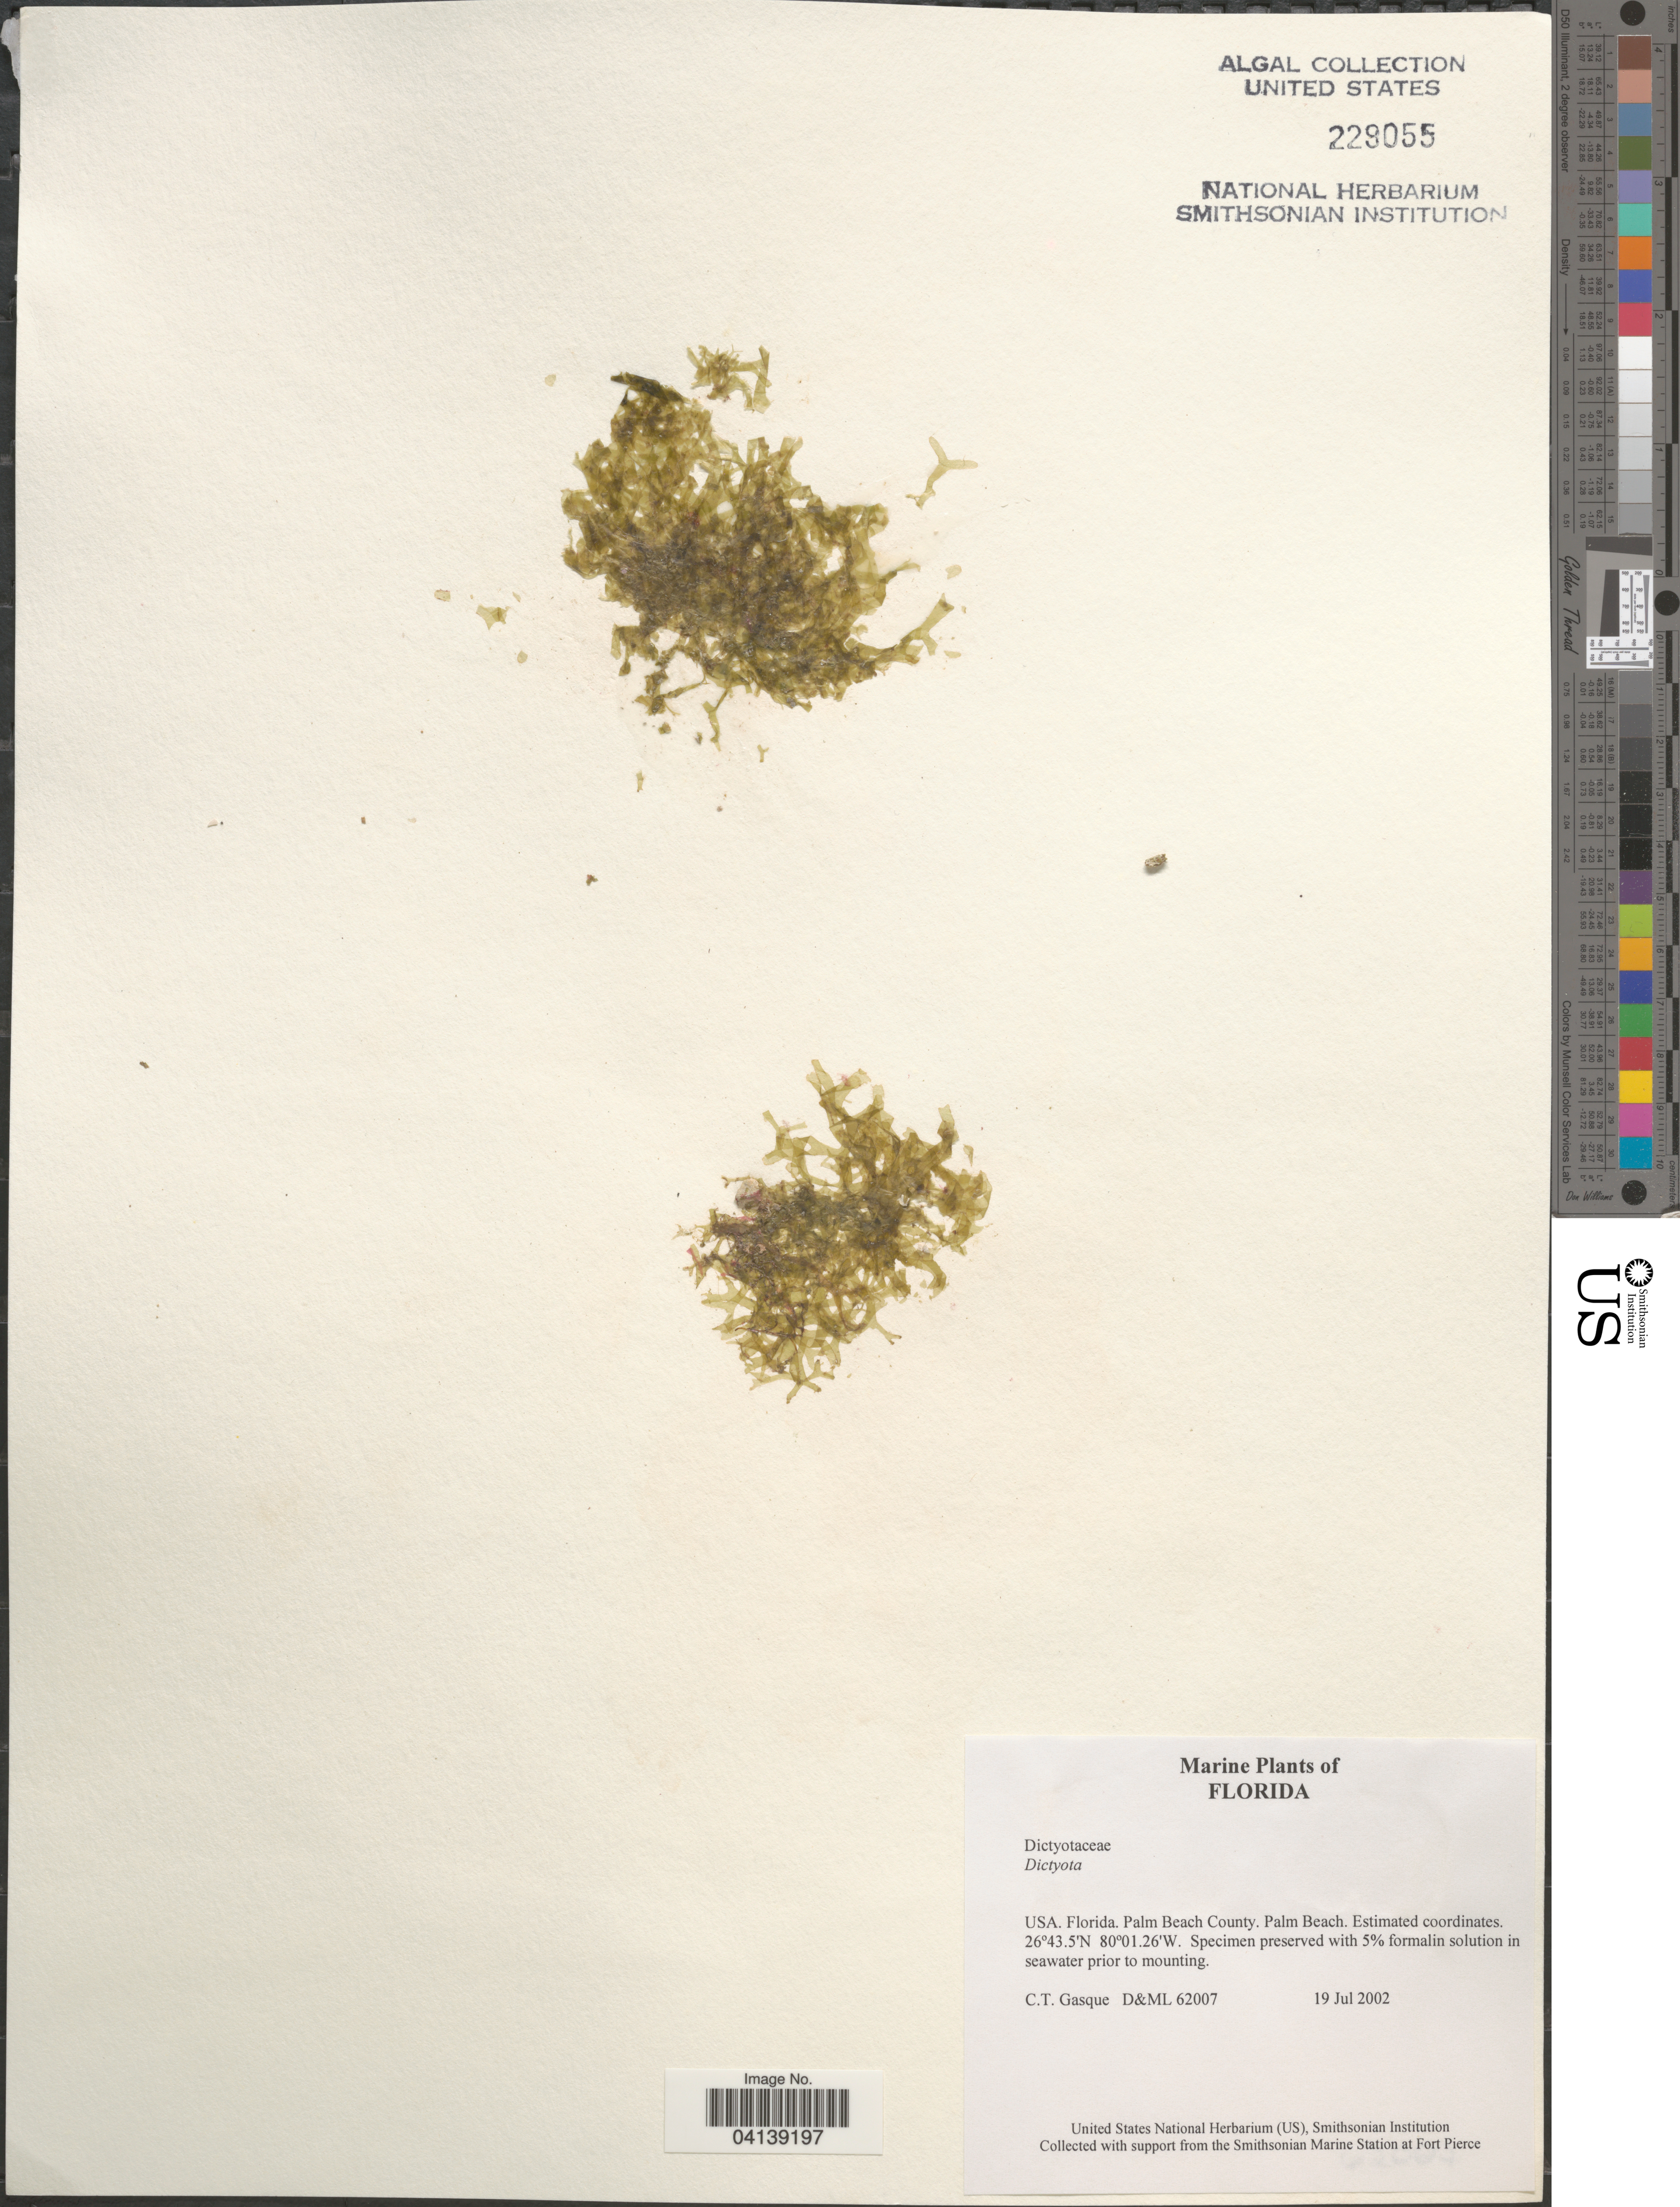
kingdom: Chromista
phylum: Ochrophyta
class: Phaeophyceae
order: Dictyotales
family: Dictyotaceae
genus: Dictyota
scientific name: Dictyota sp.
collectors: C. Gasque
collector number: D&ML62007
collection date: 2002-07-19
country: United States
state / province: Florida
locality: Palm Beach County. Palm Beach.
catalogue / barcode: US 229055